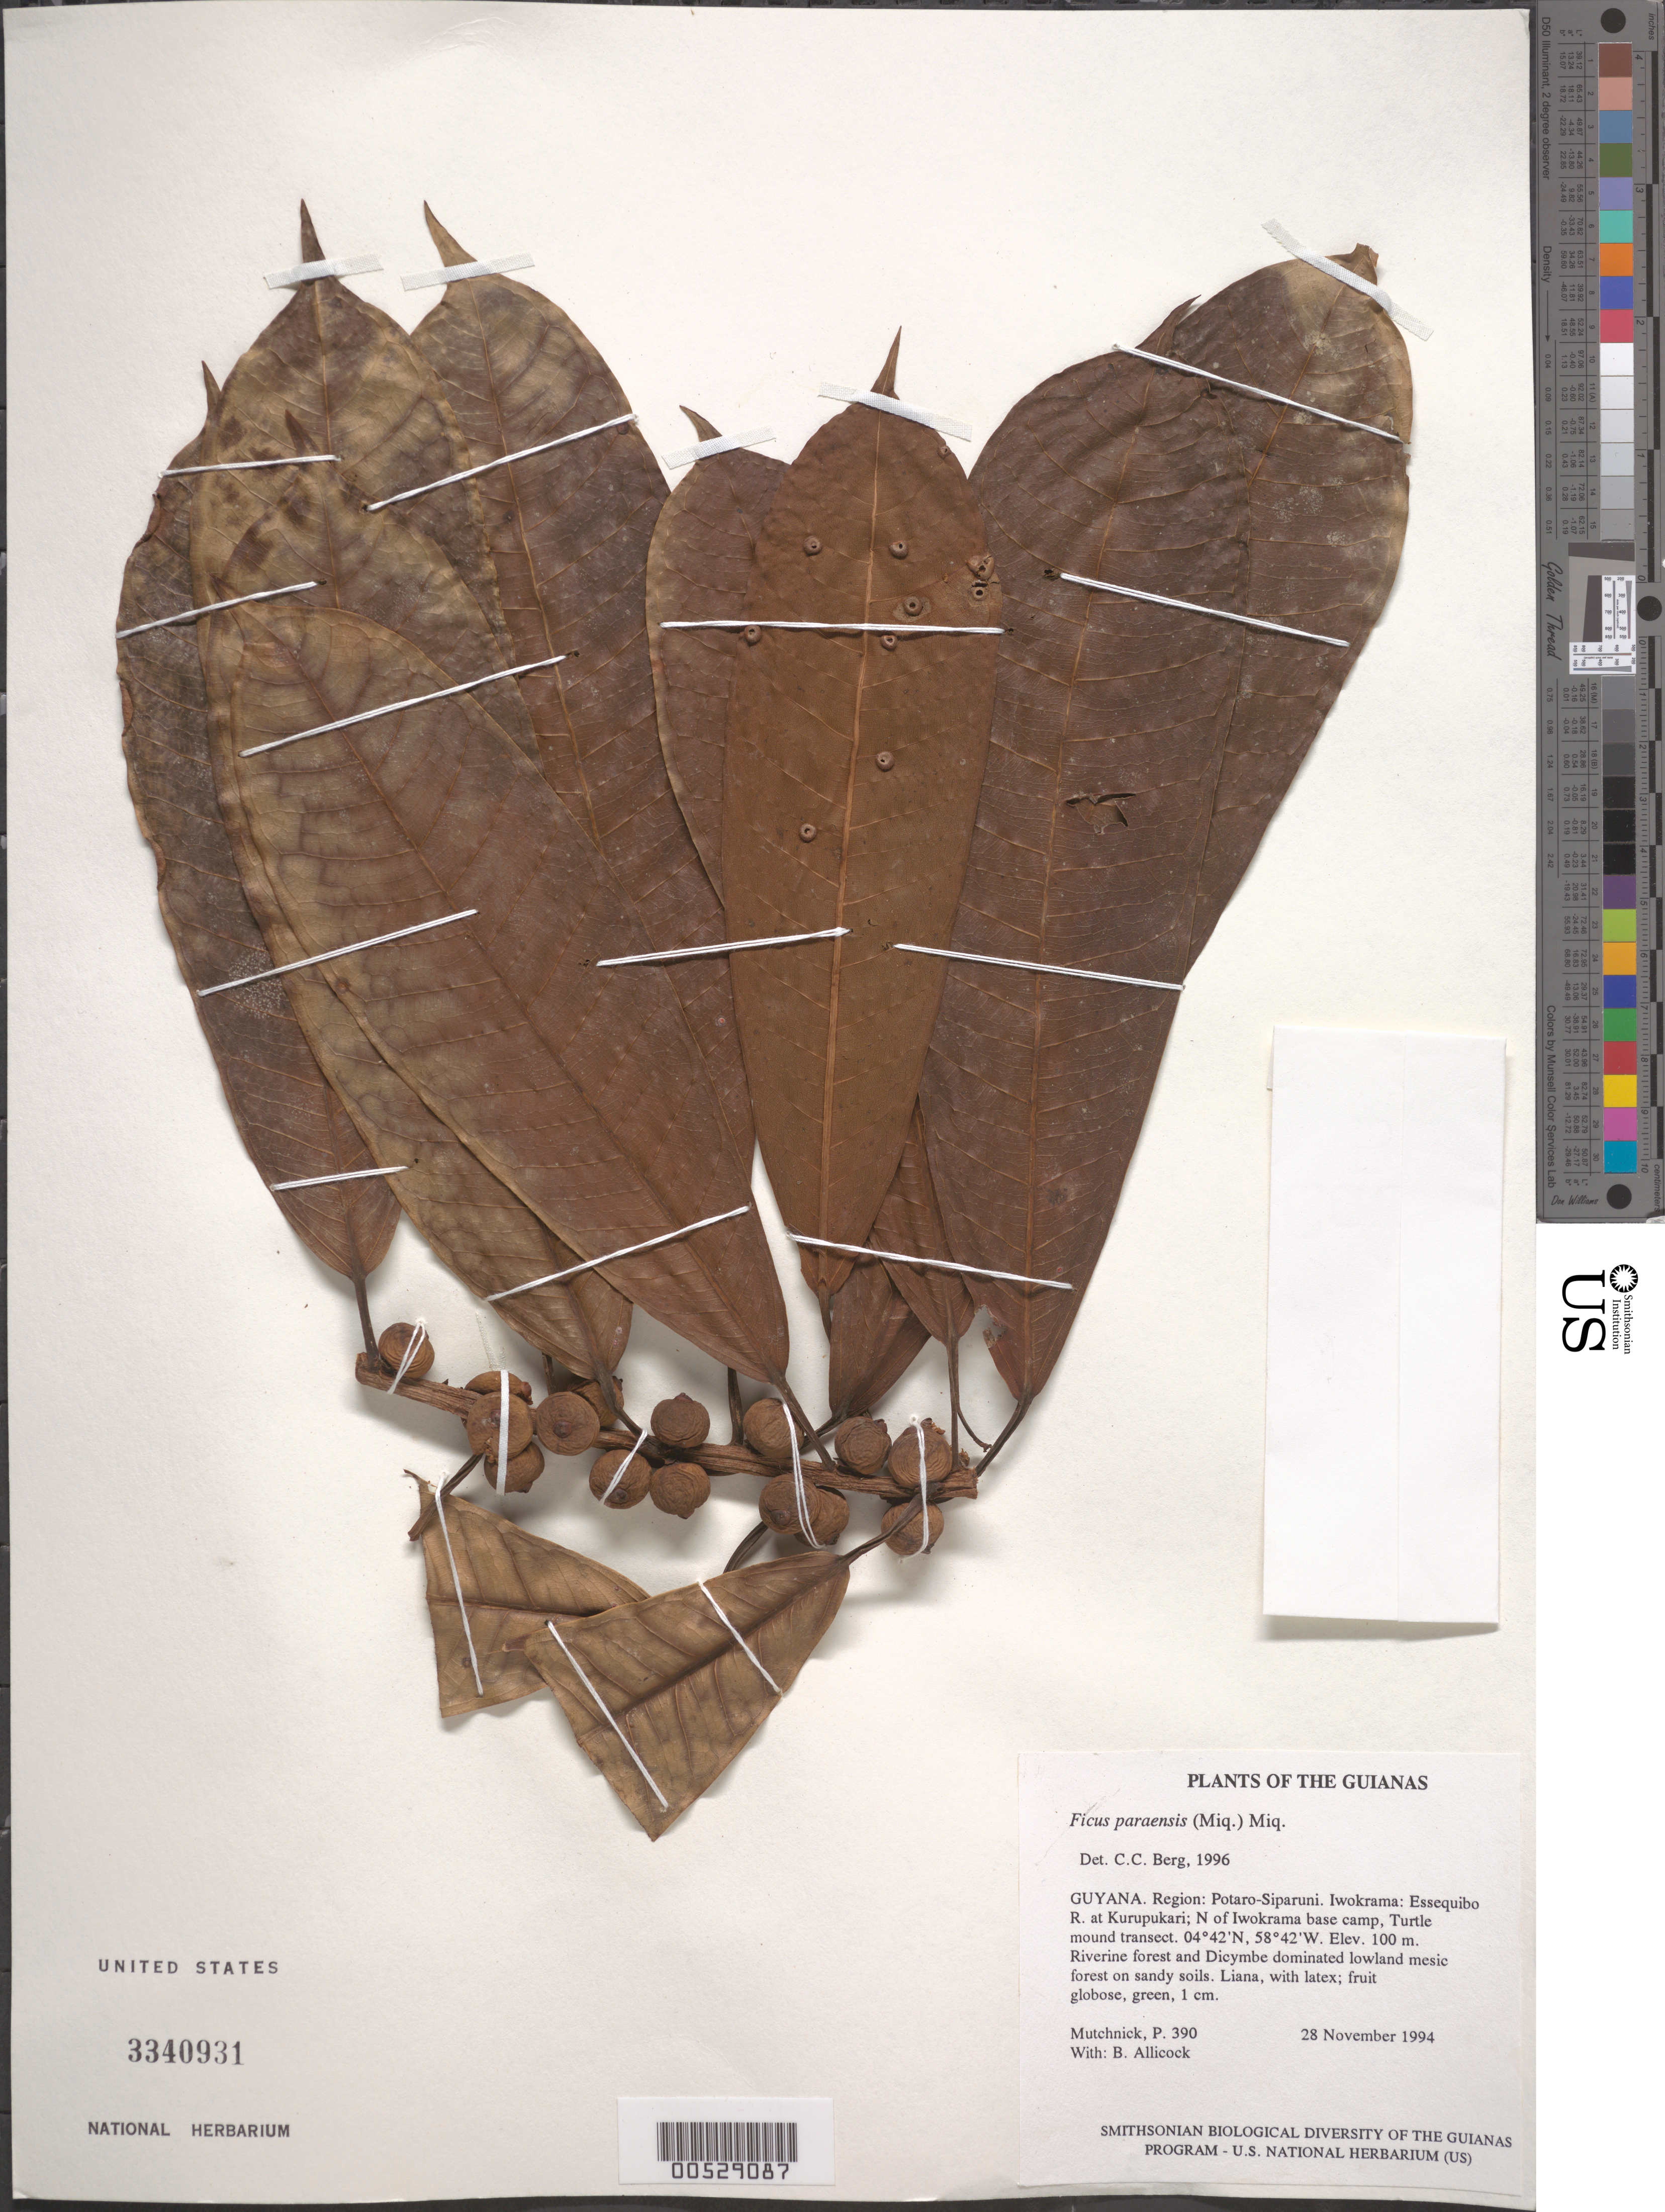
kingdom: Plantae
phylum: Tracheophyta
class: Magnoliopsida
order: Rosales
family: Moraceae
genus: Ficus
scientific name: Ficus paraensis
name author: (Miq.) Miq.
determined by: Berg, C. C.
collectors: P. Mutchnick & B. Allicock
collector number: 390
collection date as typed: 28 November 1994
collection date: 1994-11-28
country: Guyana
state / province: Potaro-Siparuni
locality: Iwokrama: Essequibo R. at Kurupukari; N of Iwokrama base camp, Turtle mound transect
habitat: Riverine forest and Dicymbe dominated lowland mesic forest on sandy soils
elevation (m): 100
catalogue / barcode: US 3340931